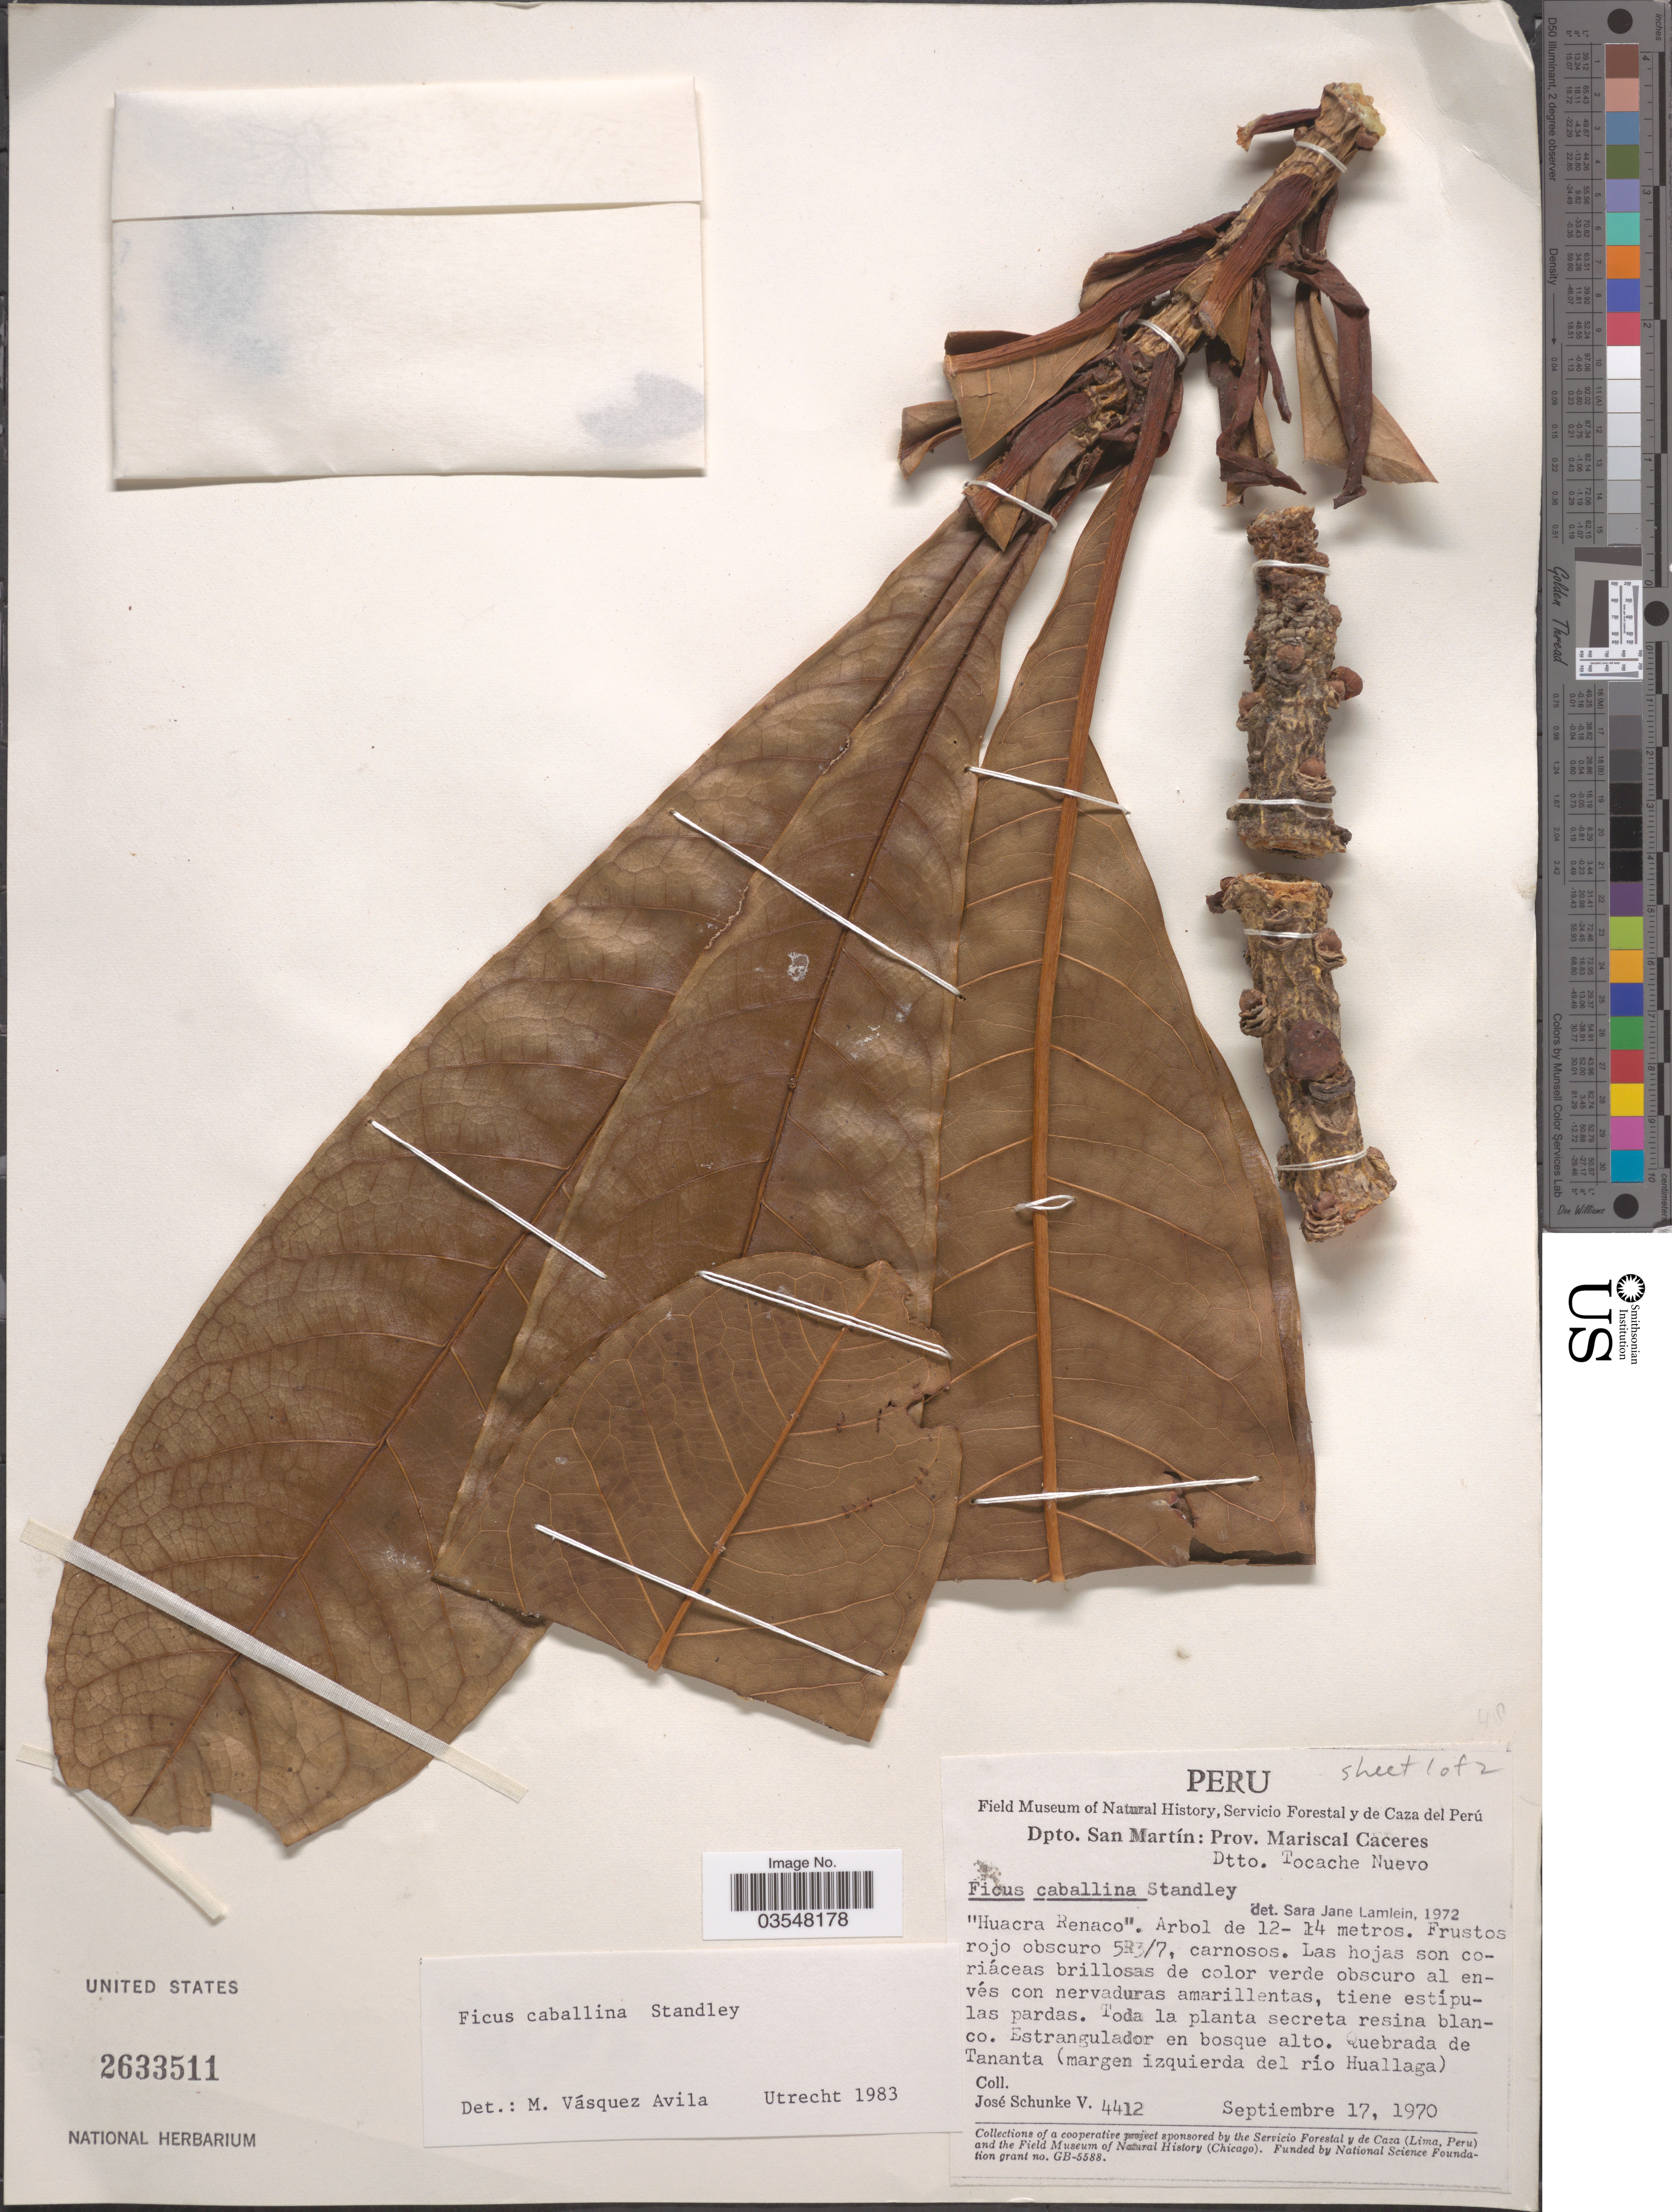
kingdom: Plantae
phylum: Tracheophyta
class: Magnoliopsida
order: Rosales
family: Moraceae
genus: Ficus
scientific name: Ficus caballina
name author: Standl.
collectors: J. Schunke Vigo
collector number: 4412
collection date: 1970-09-17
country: Peru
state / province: San Martín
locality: Dpto. San Martín: Prov. Mariscal Caceres. Dtto. Tocache Nuevo. Quebrada de Tananta (margen izquierda del rio Huallaga).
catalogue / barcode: US 2633511